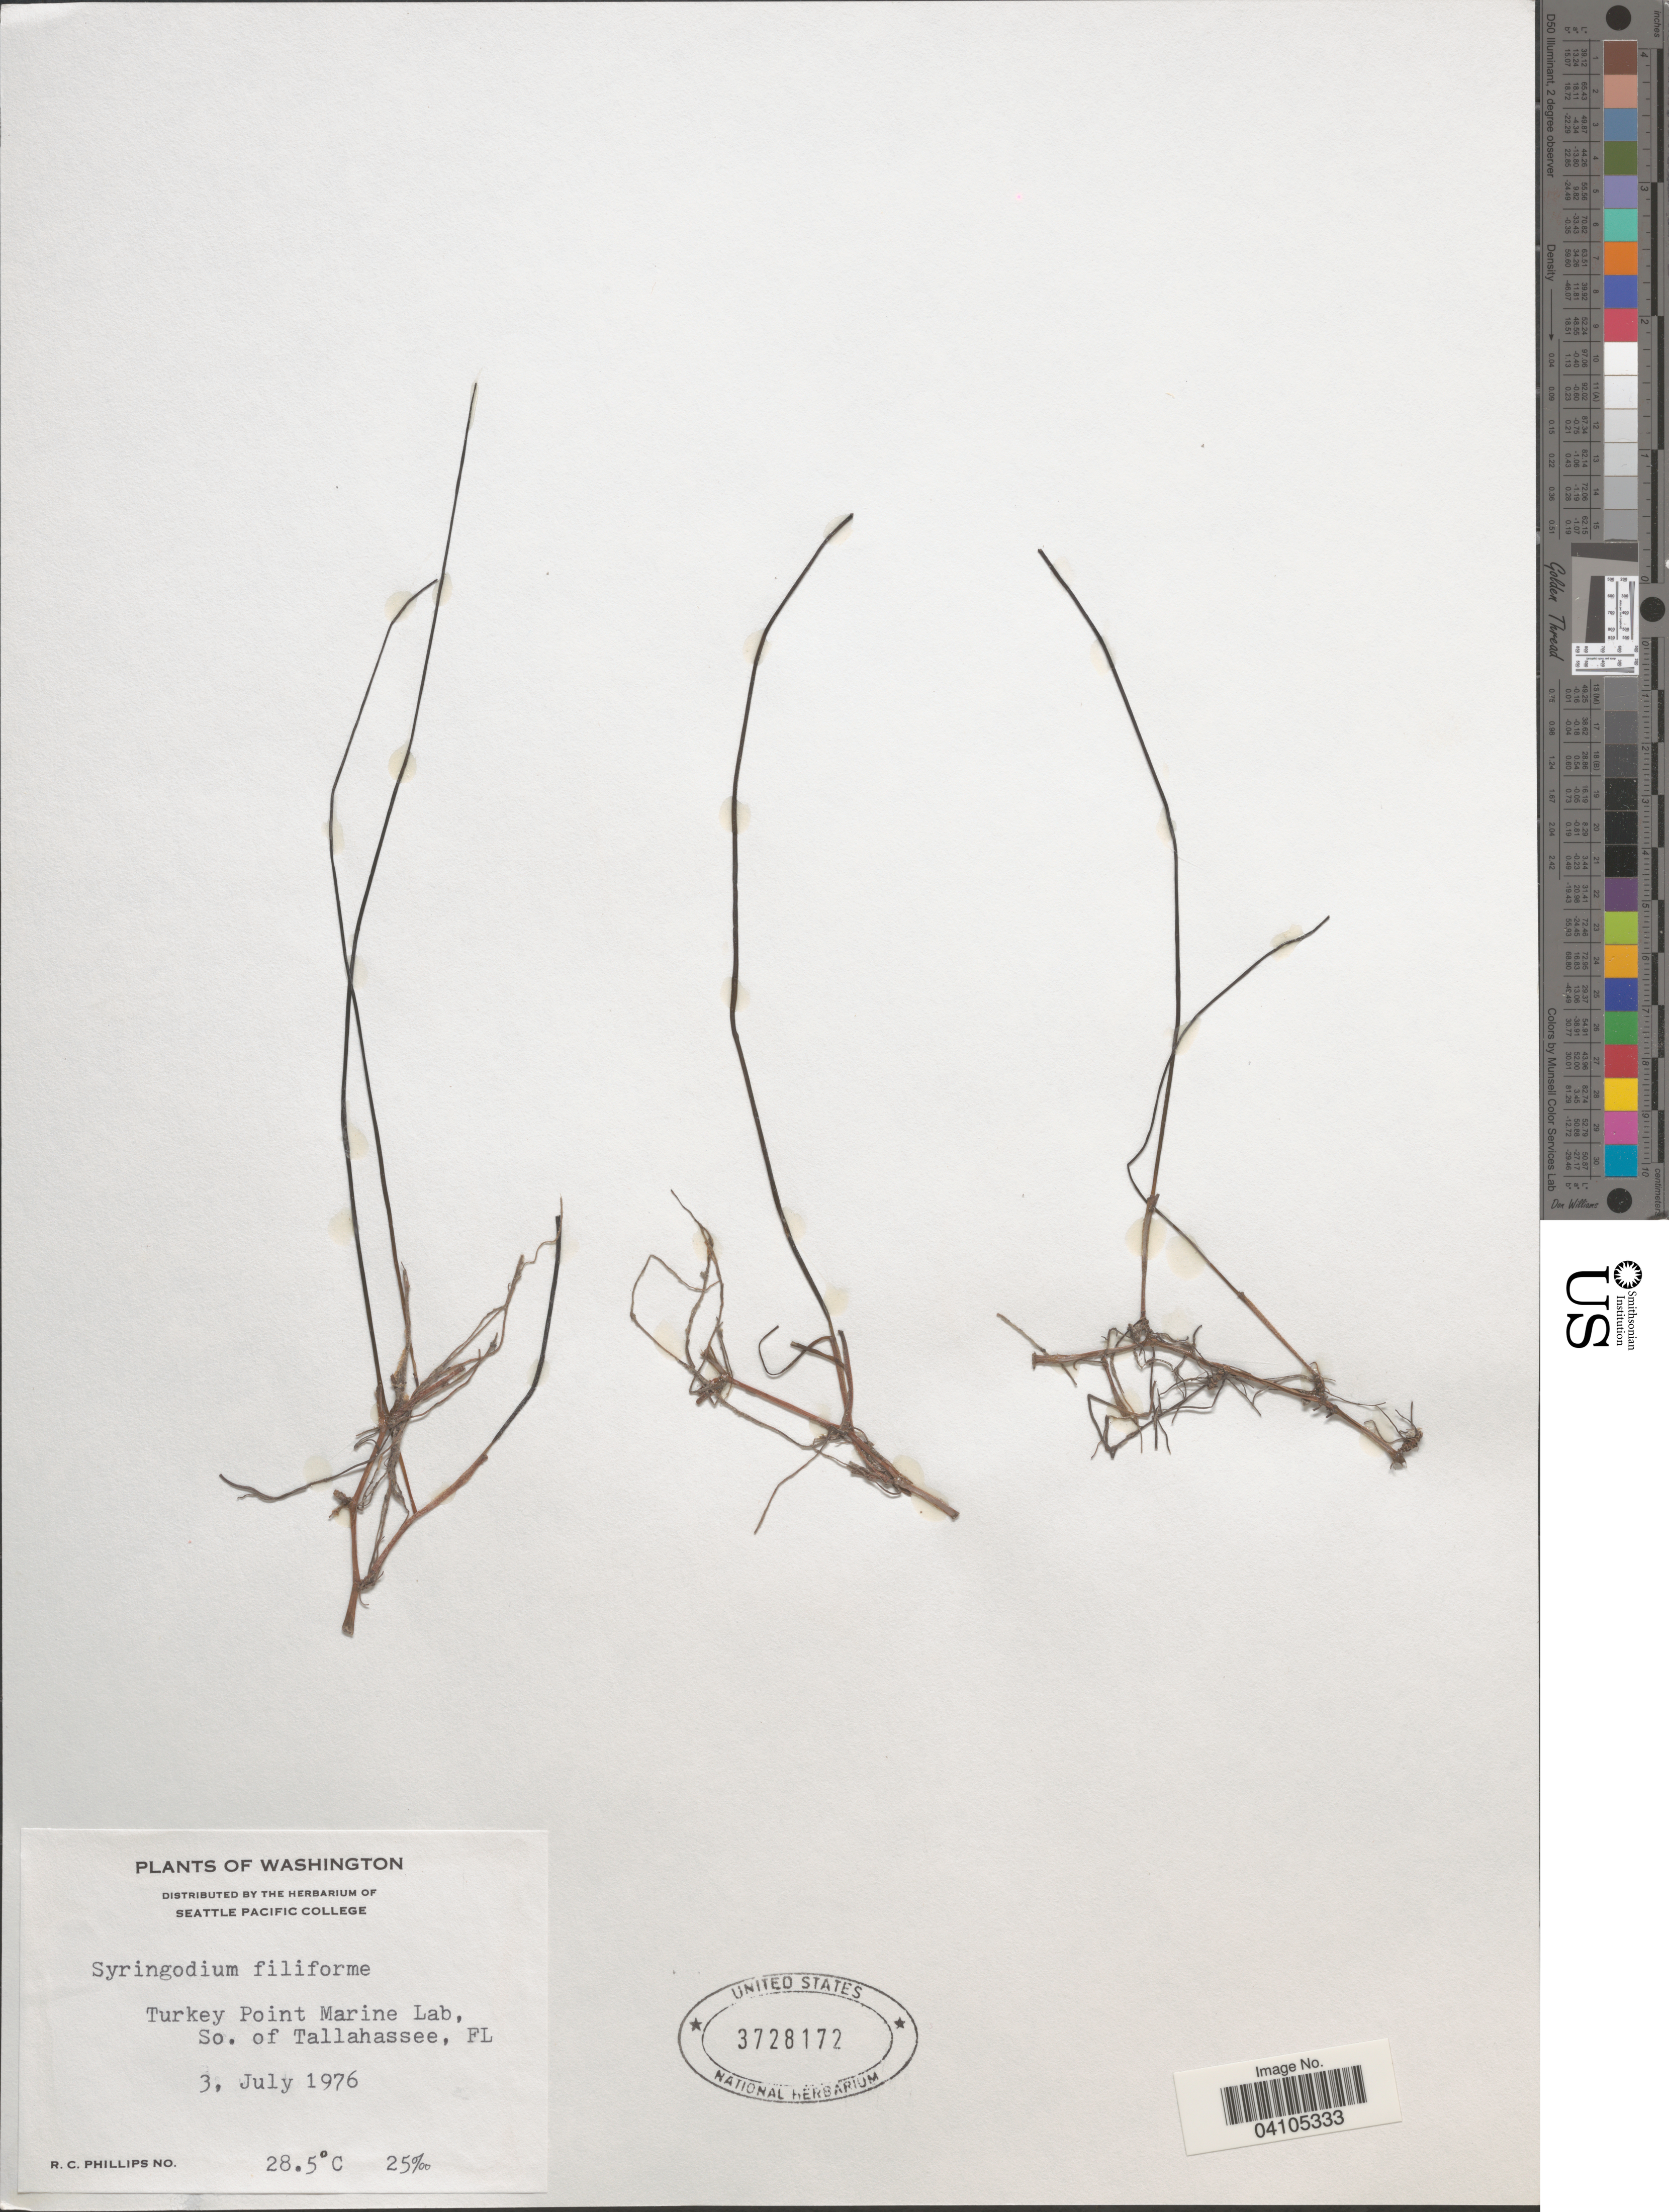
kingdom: Plantae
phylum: Tracheophyta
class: Liliopsida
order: Alismatales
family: Cymodoceaceae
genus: Syringodium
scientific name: Syringodium filiforme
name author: Kütz.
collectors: R. C. Phillips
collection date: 1976-07-03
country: United States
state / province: Florida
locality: Turkey Point Marine Lab, So. of Tallahassee.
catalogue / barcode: US 3728172